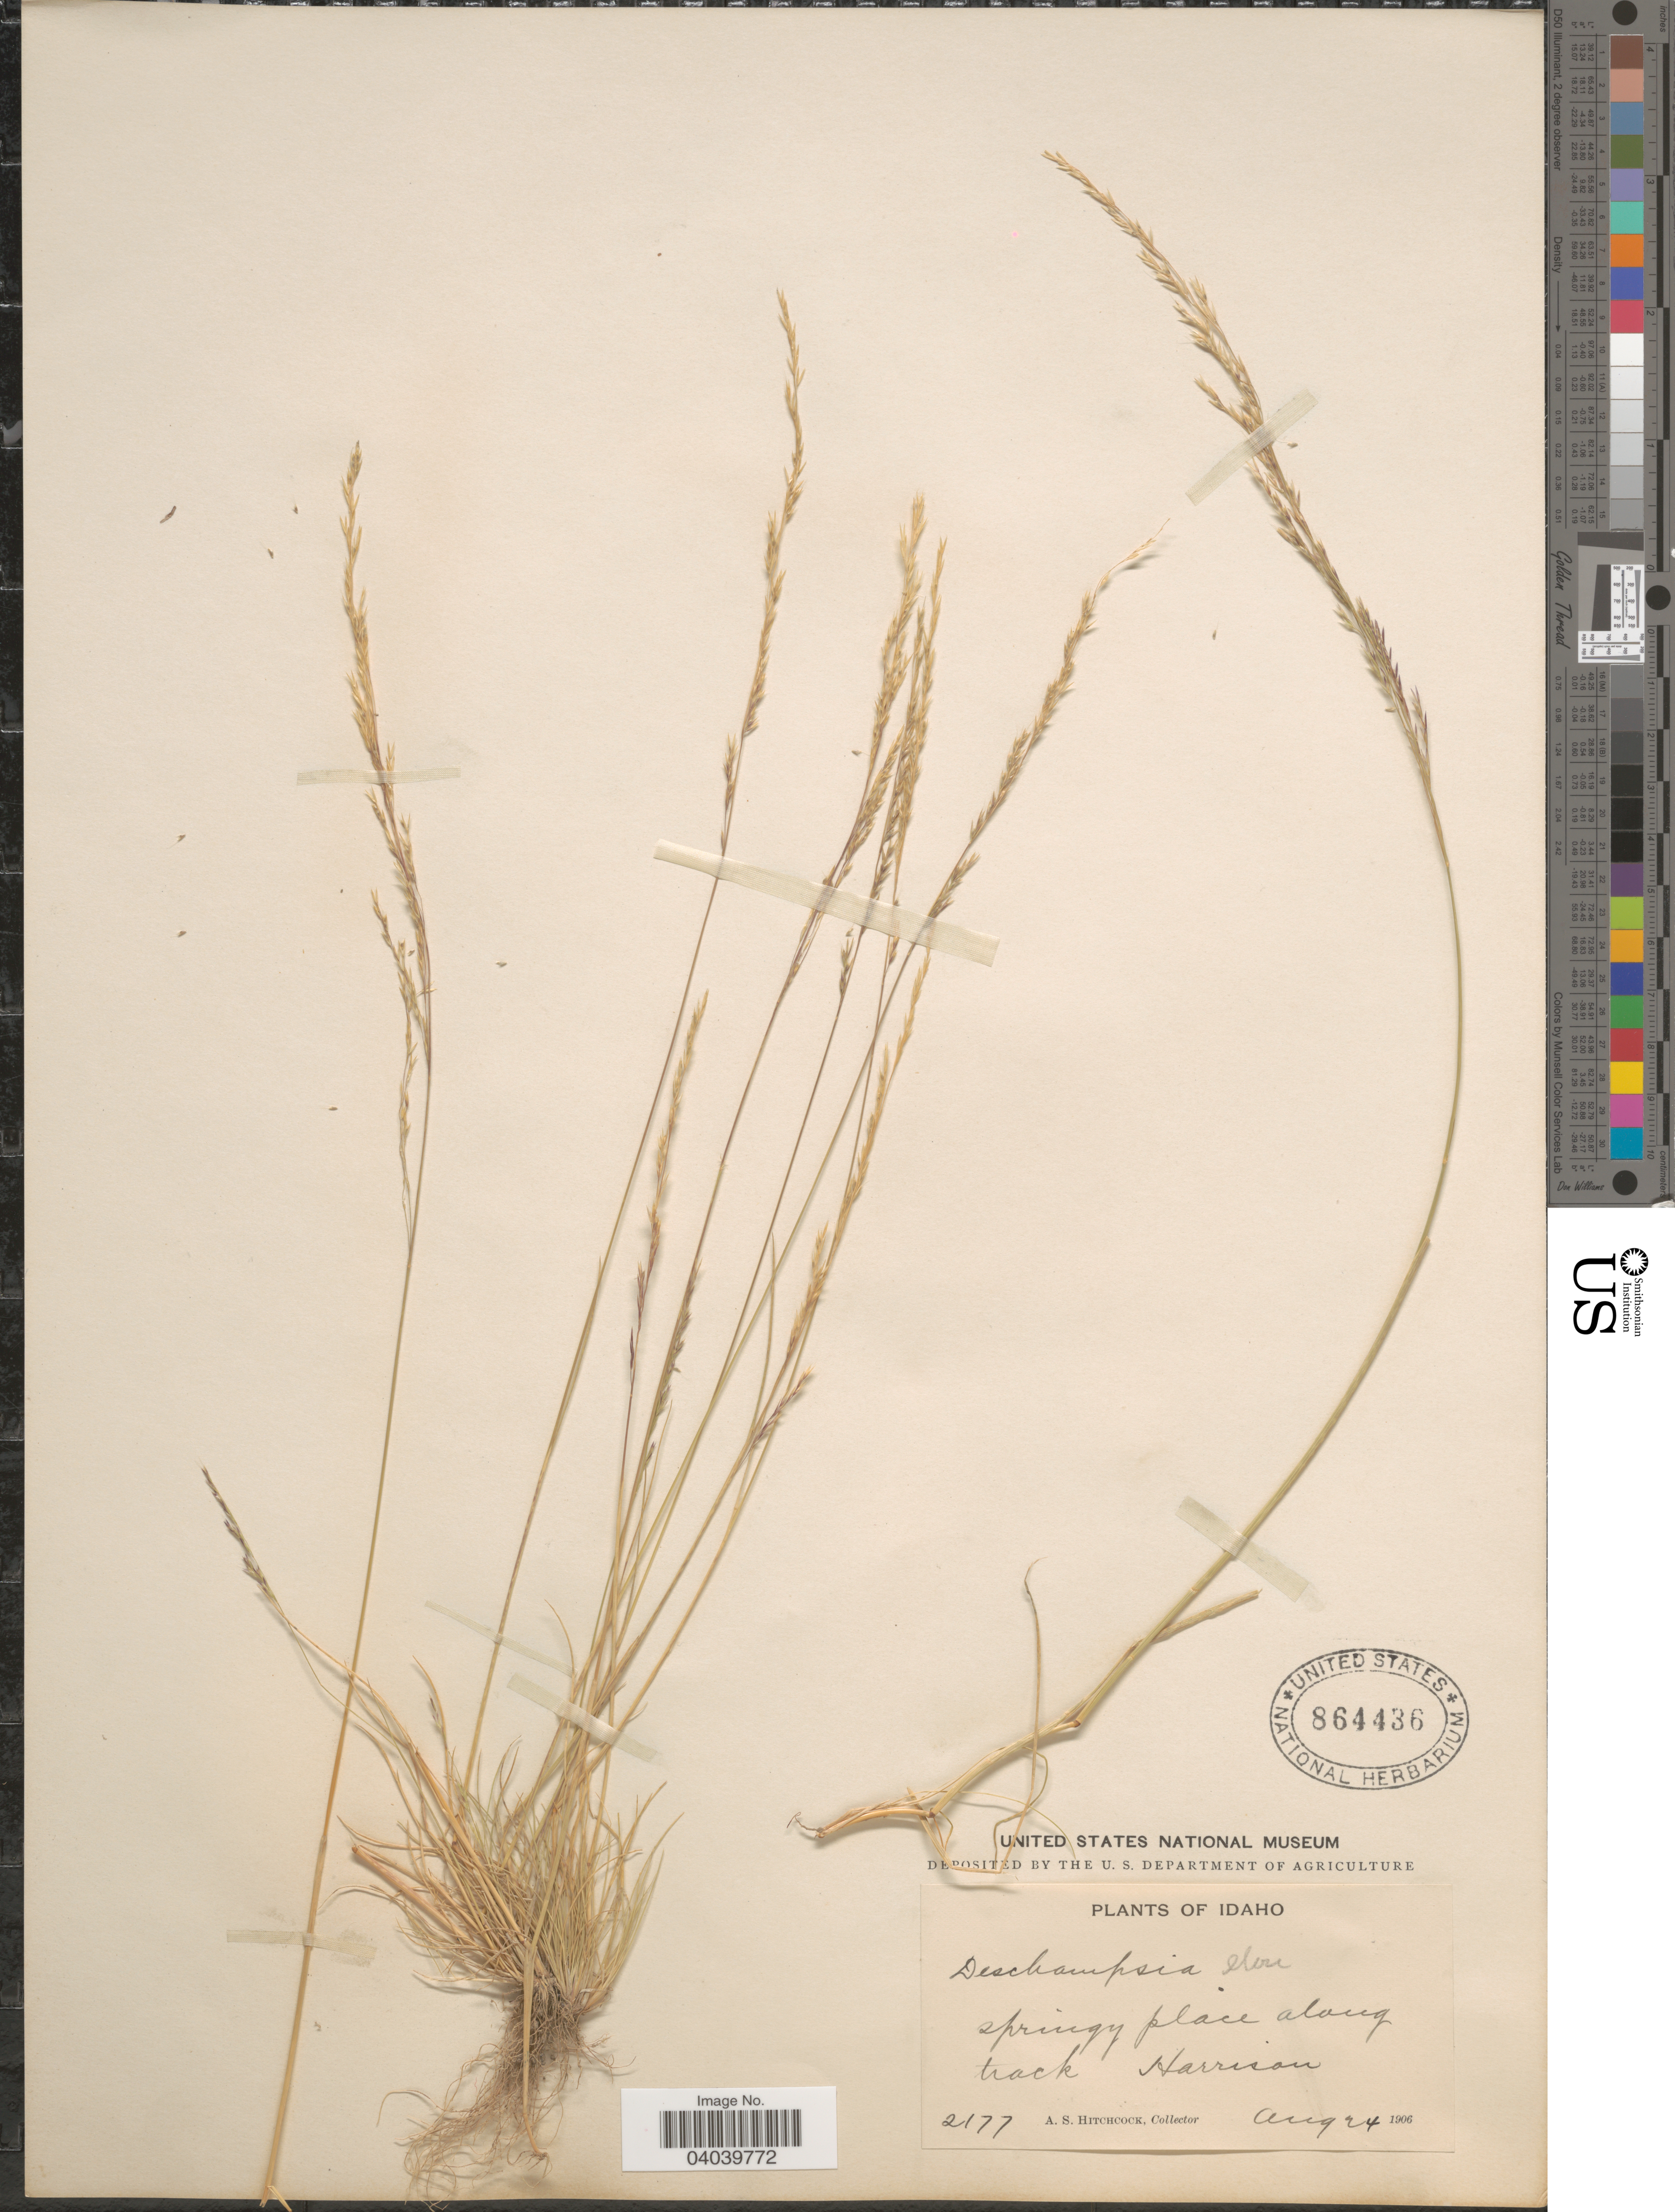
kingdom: Plantae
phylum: Tracheophyta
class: Liliopsida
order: Poales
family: Poaceae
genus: Deschampsia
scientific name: Deschampsia elongata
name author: (Hook.) Munro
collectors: A. S. Hitchcock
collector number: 2177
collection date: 1906-08-24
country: United States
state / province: Idaho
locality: Springy place along track Harrison.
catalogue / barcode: US 864436